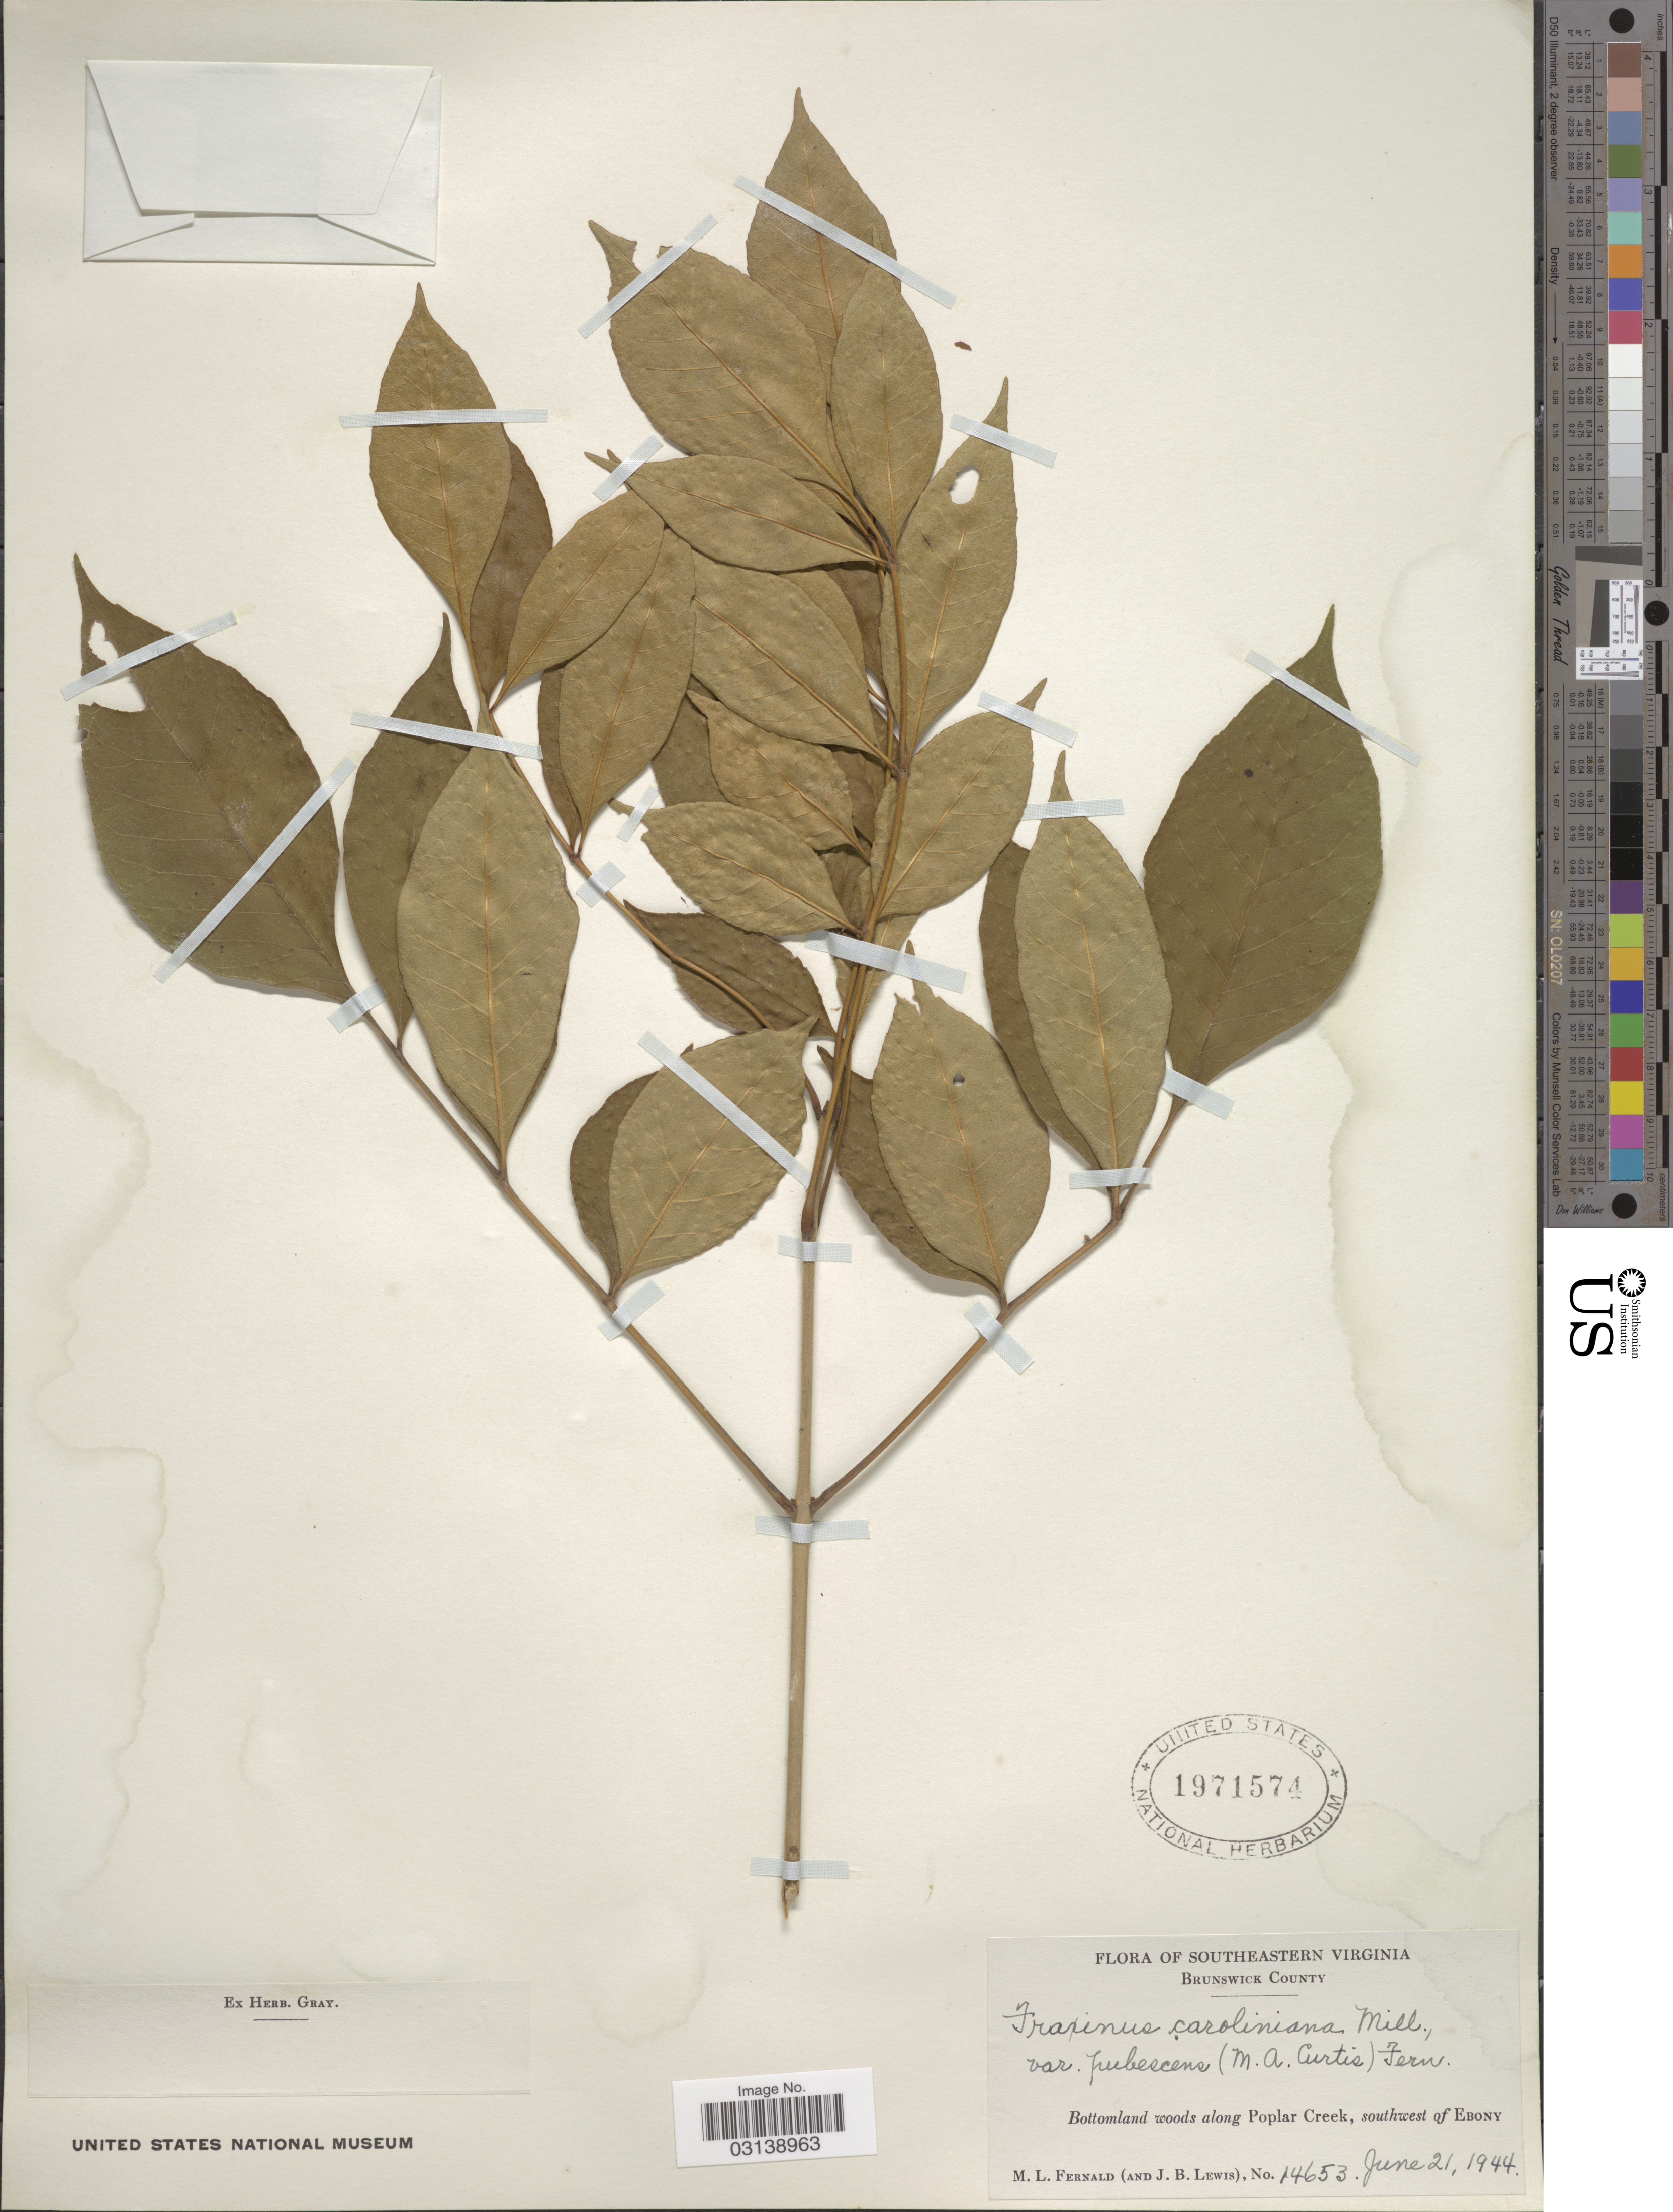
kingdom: Plantae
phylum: Tracheophyta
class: Magnoliopsida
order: Lamiales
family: Oleaceae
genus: Fraxinus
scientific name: Fraxinus pauciflora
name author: Nutt.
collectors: M. L. Fernald & J. B. Lewis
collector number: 14653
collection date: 1944-06-21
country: United States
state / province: Virginia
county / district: Brunswick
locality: Southeastern Virginia. Brunswick County. Bottomland woods along Poplar Creek, southwest of Ebony.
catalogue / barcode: US 1971574